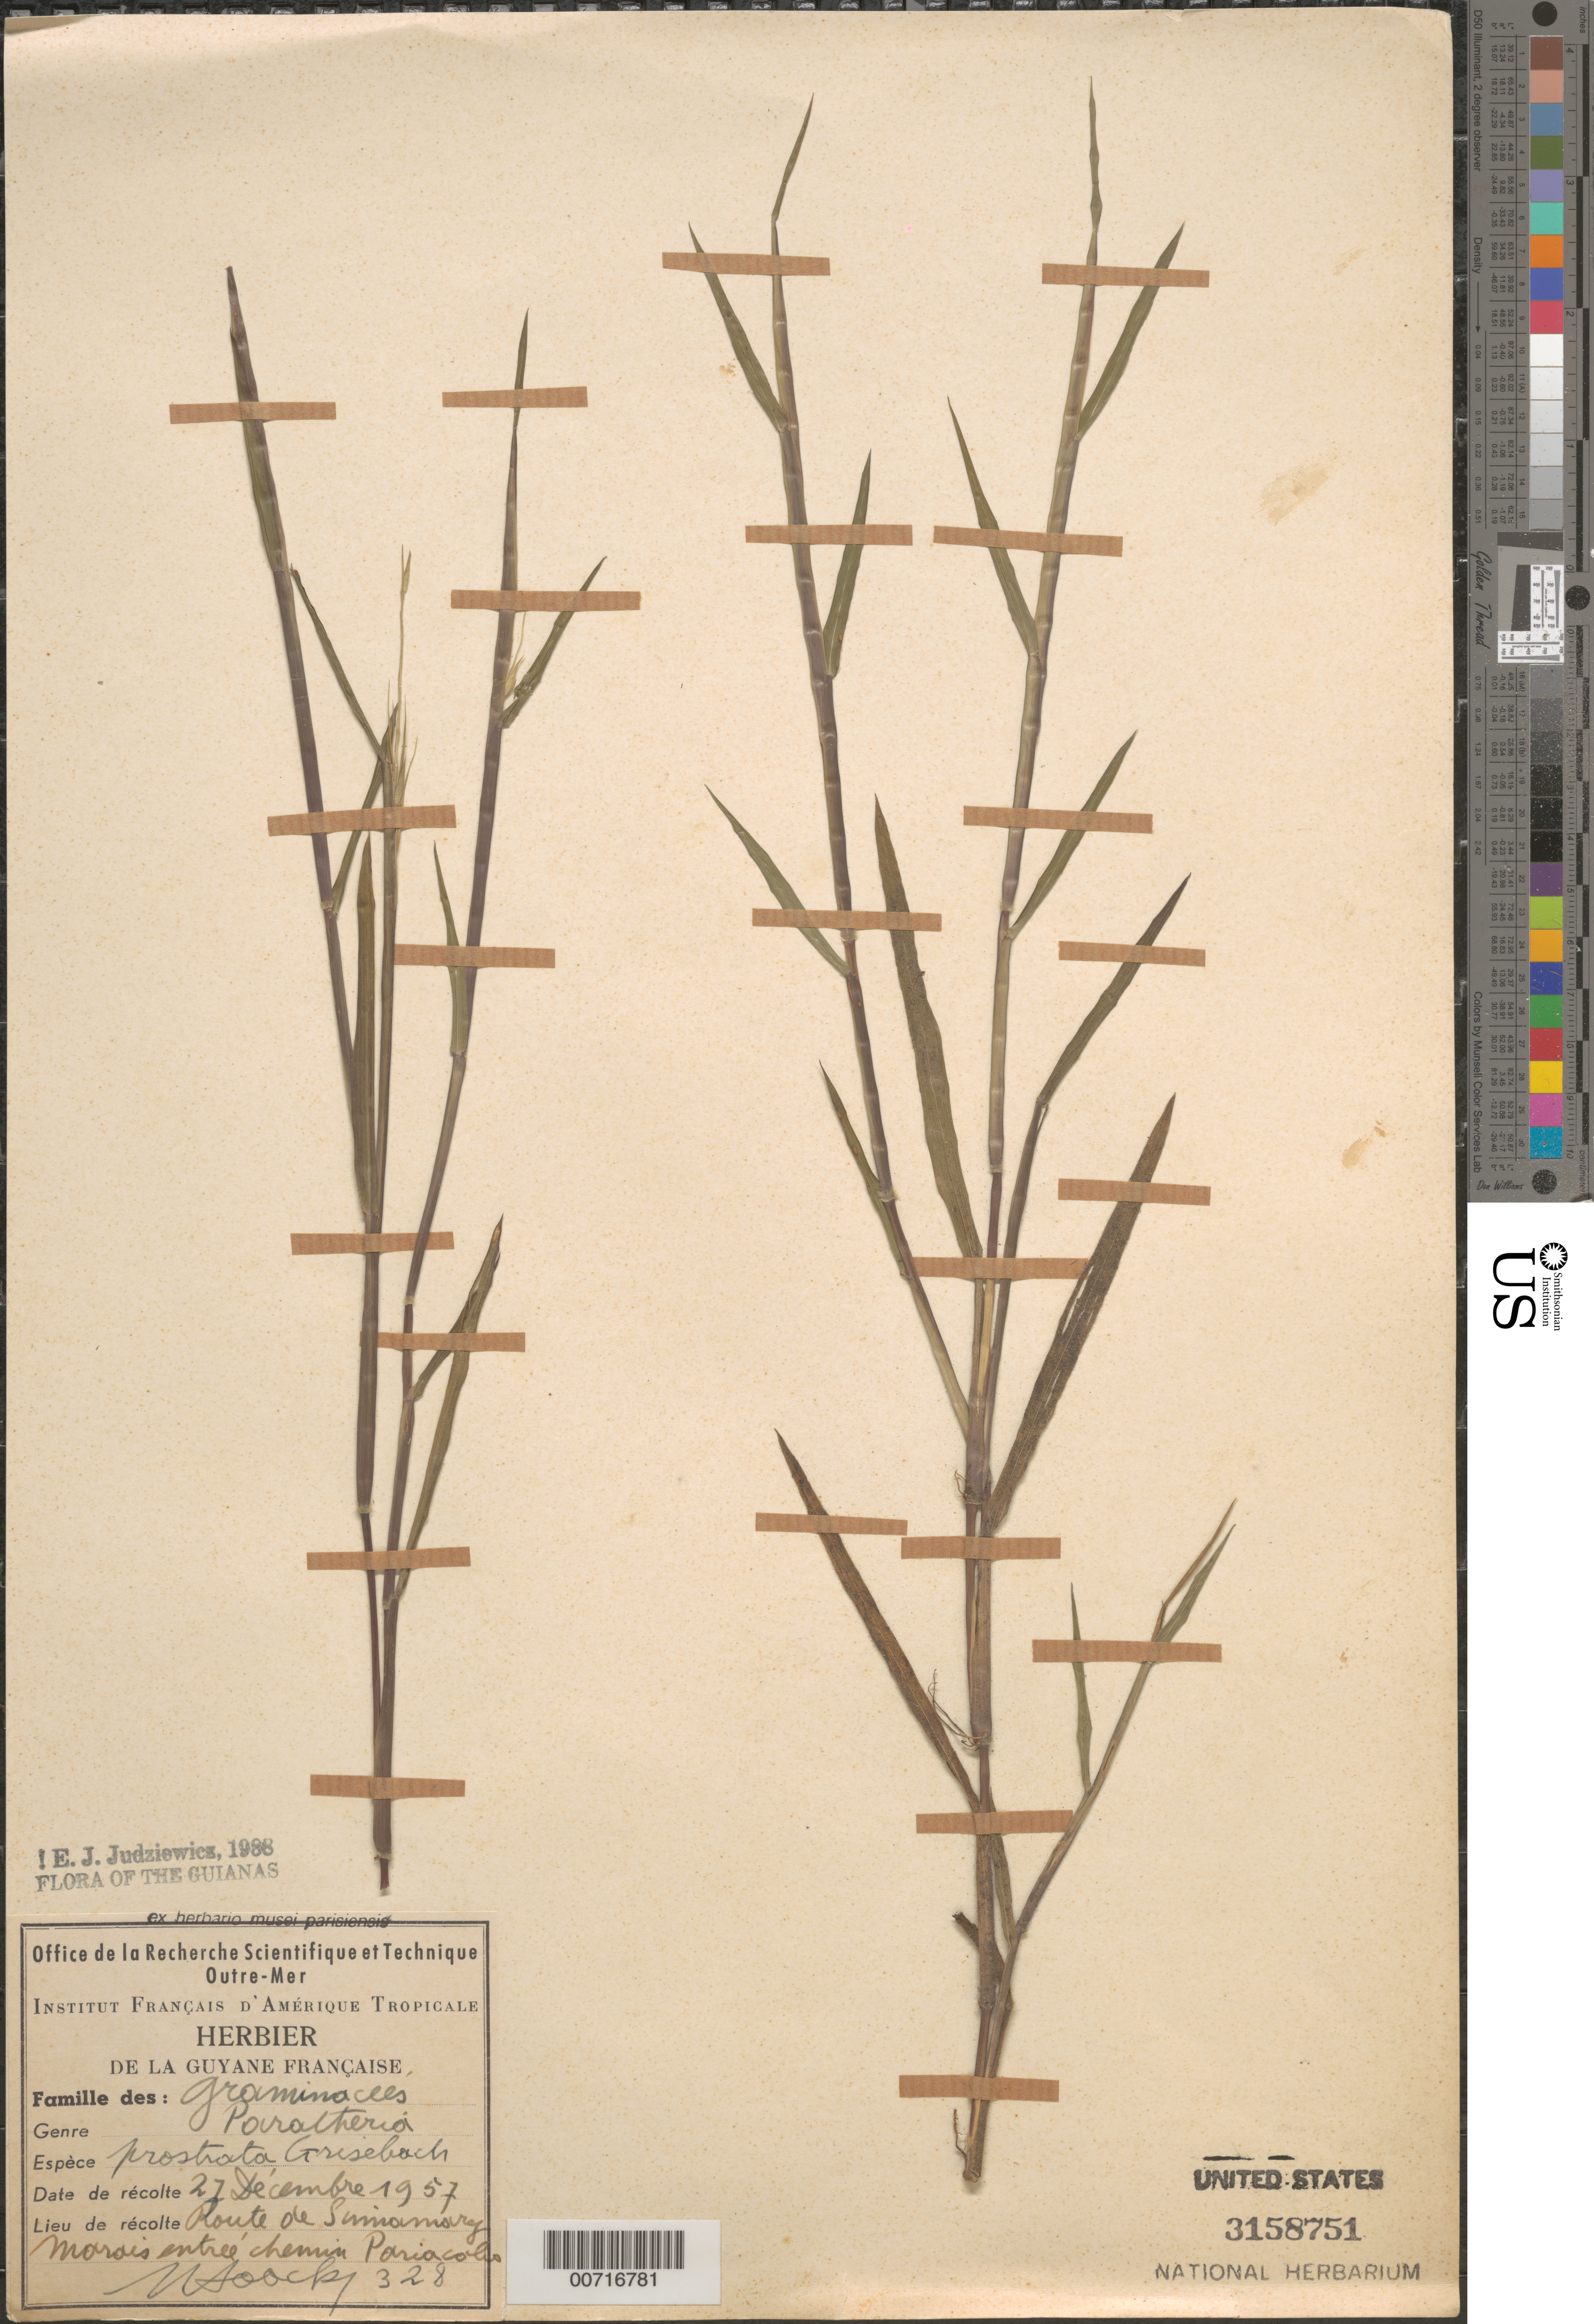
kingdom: Plantae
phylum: Tracheophyta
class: Liliopsida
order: Poales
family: Poaceae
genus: Paratheria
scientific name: Paratheria prostrata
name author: Griseb.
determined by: Judziewicz, E. J.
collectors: J. Hoock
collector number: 328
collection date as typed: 27-Dec-57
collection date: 1957-12-27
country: French Guiana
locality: Route de Sinnamary, Pariacobo, entré chemin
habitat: Marais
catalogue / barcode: US 3158751